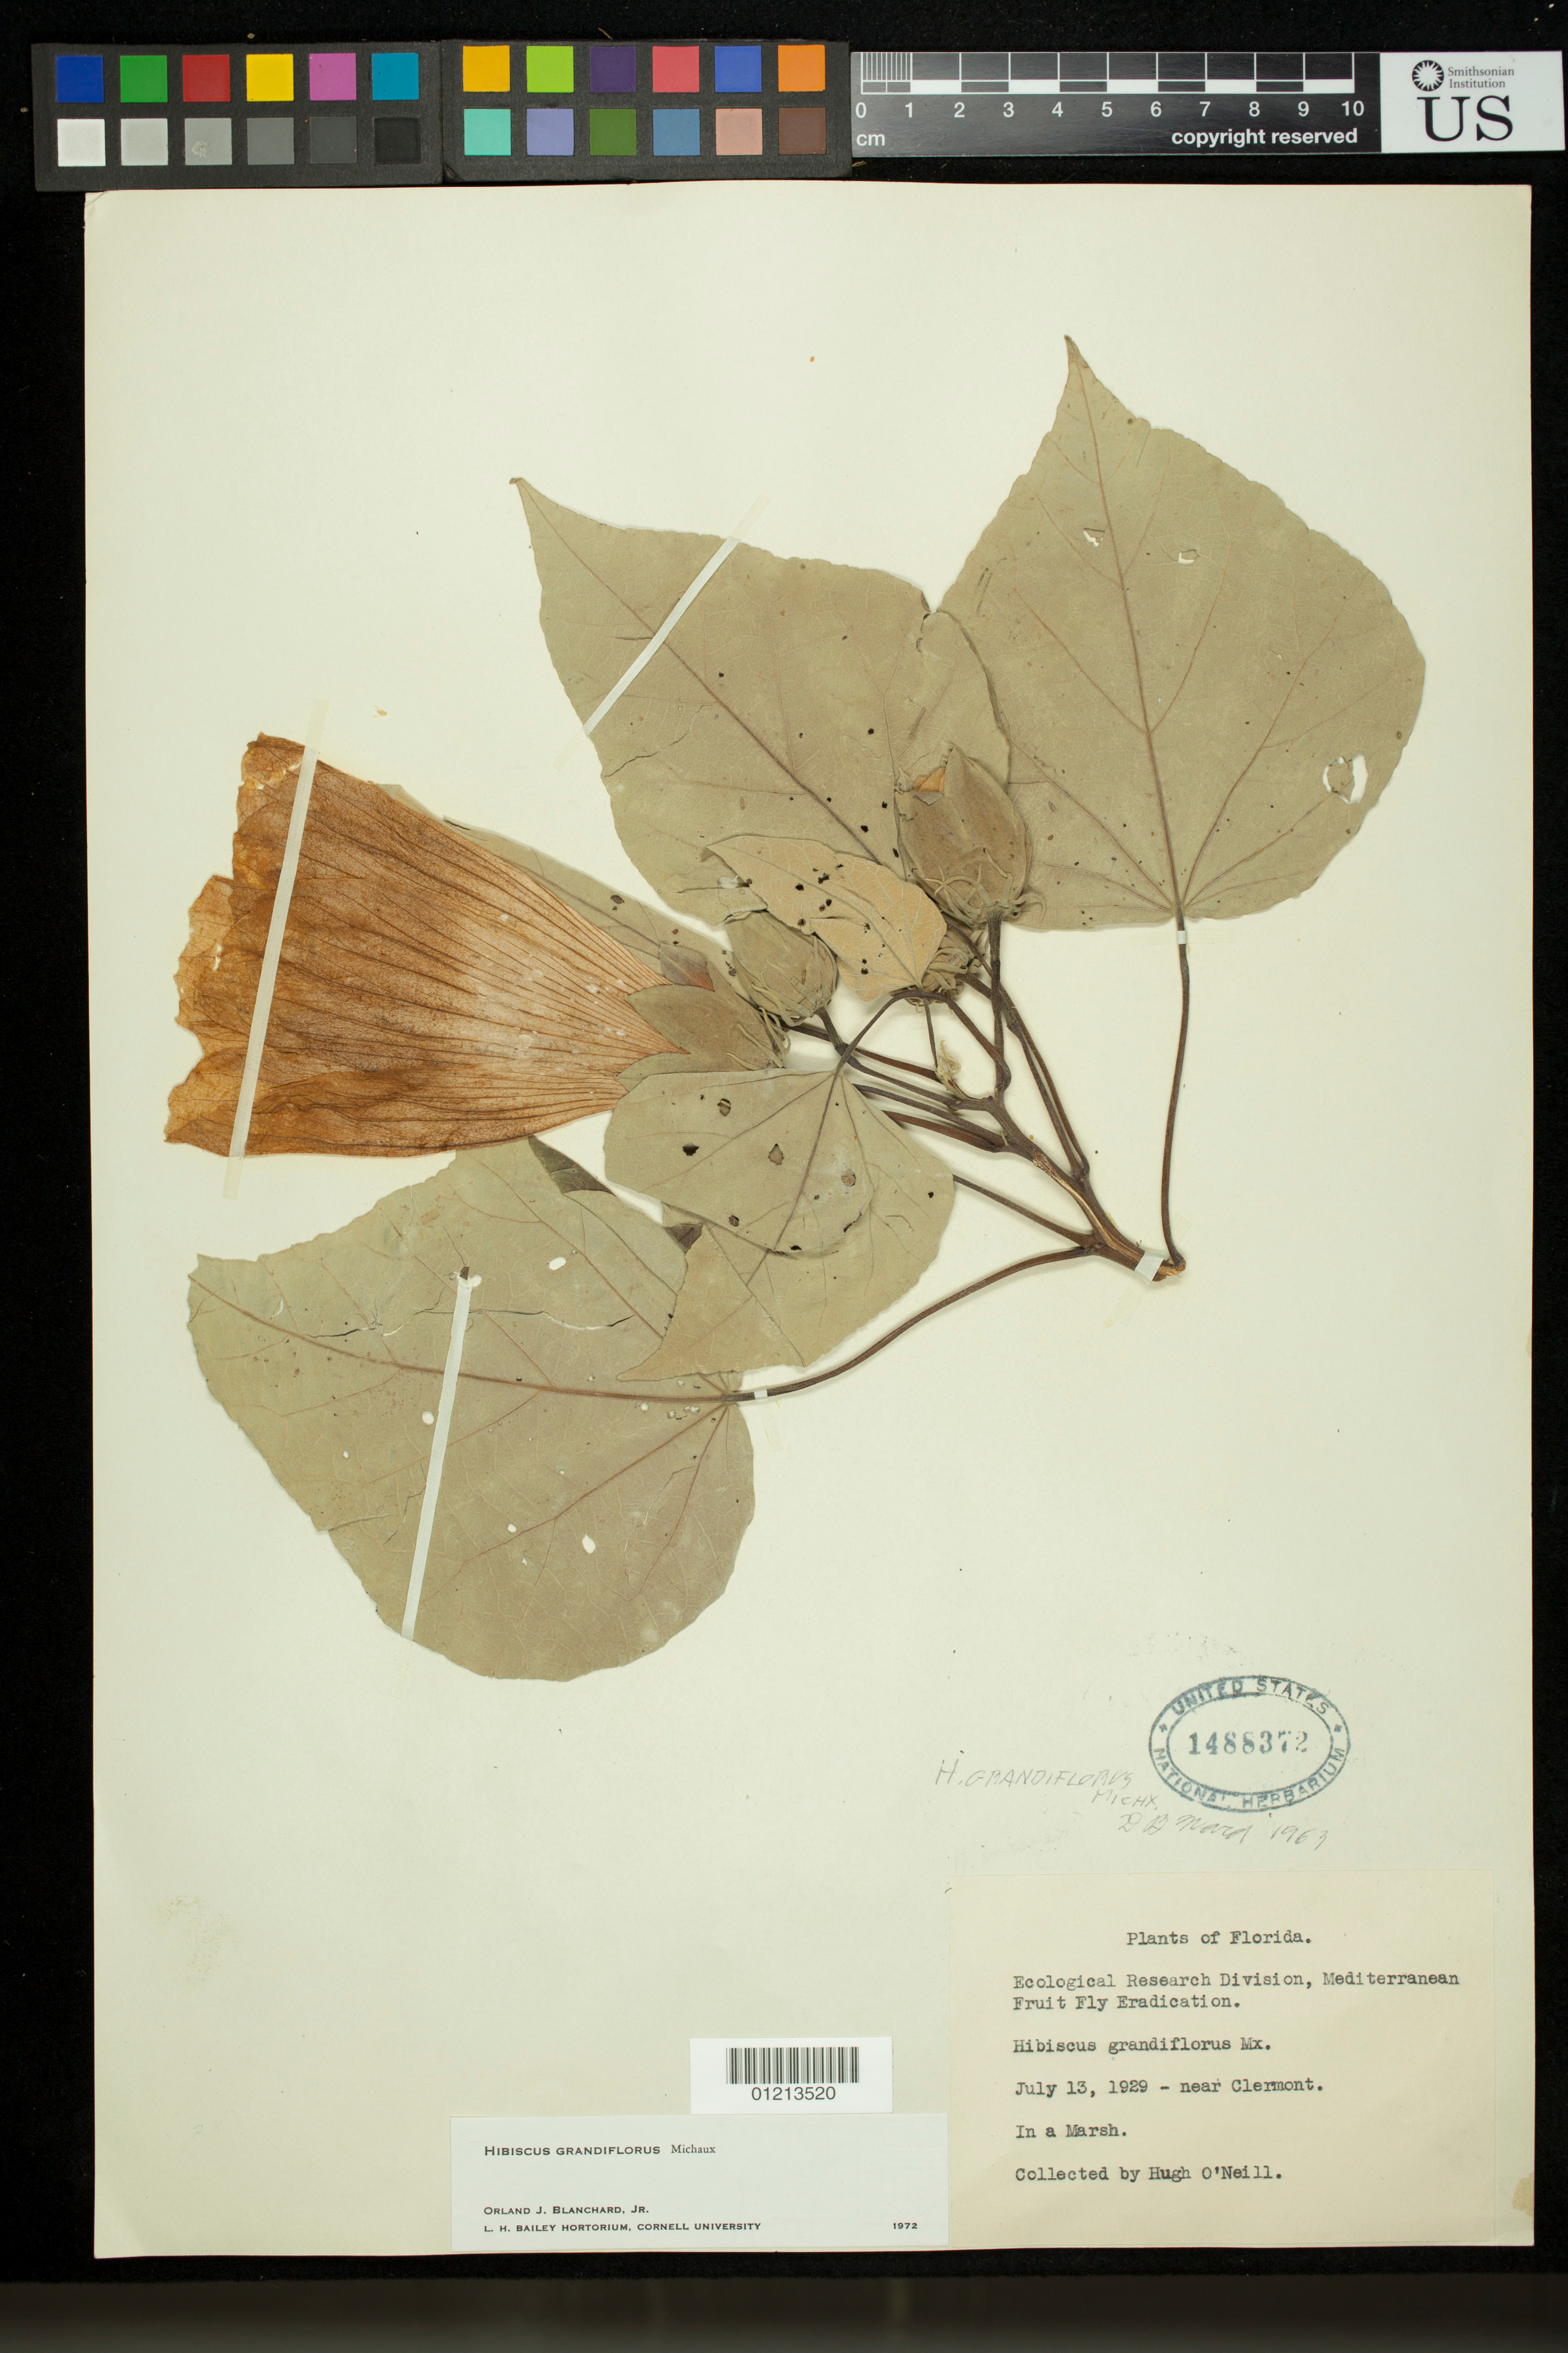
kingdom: Plantae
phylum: Tracheophyta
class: Magnoliopsida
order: Malvales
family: Malvaceae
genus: Hibiscus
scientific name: Hibiscus grandiflorus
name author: Michx.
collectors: H. O'Neill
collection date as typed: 13 Jul 1929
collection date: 1929-07-13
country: United States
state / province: Florida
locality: near Clermont, in a marsh.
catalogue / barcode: US 1488372